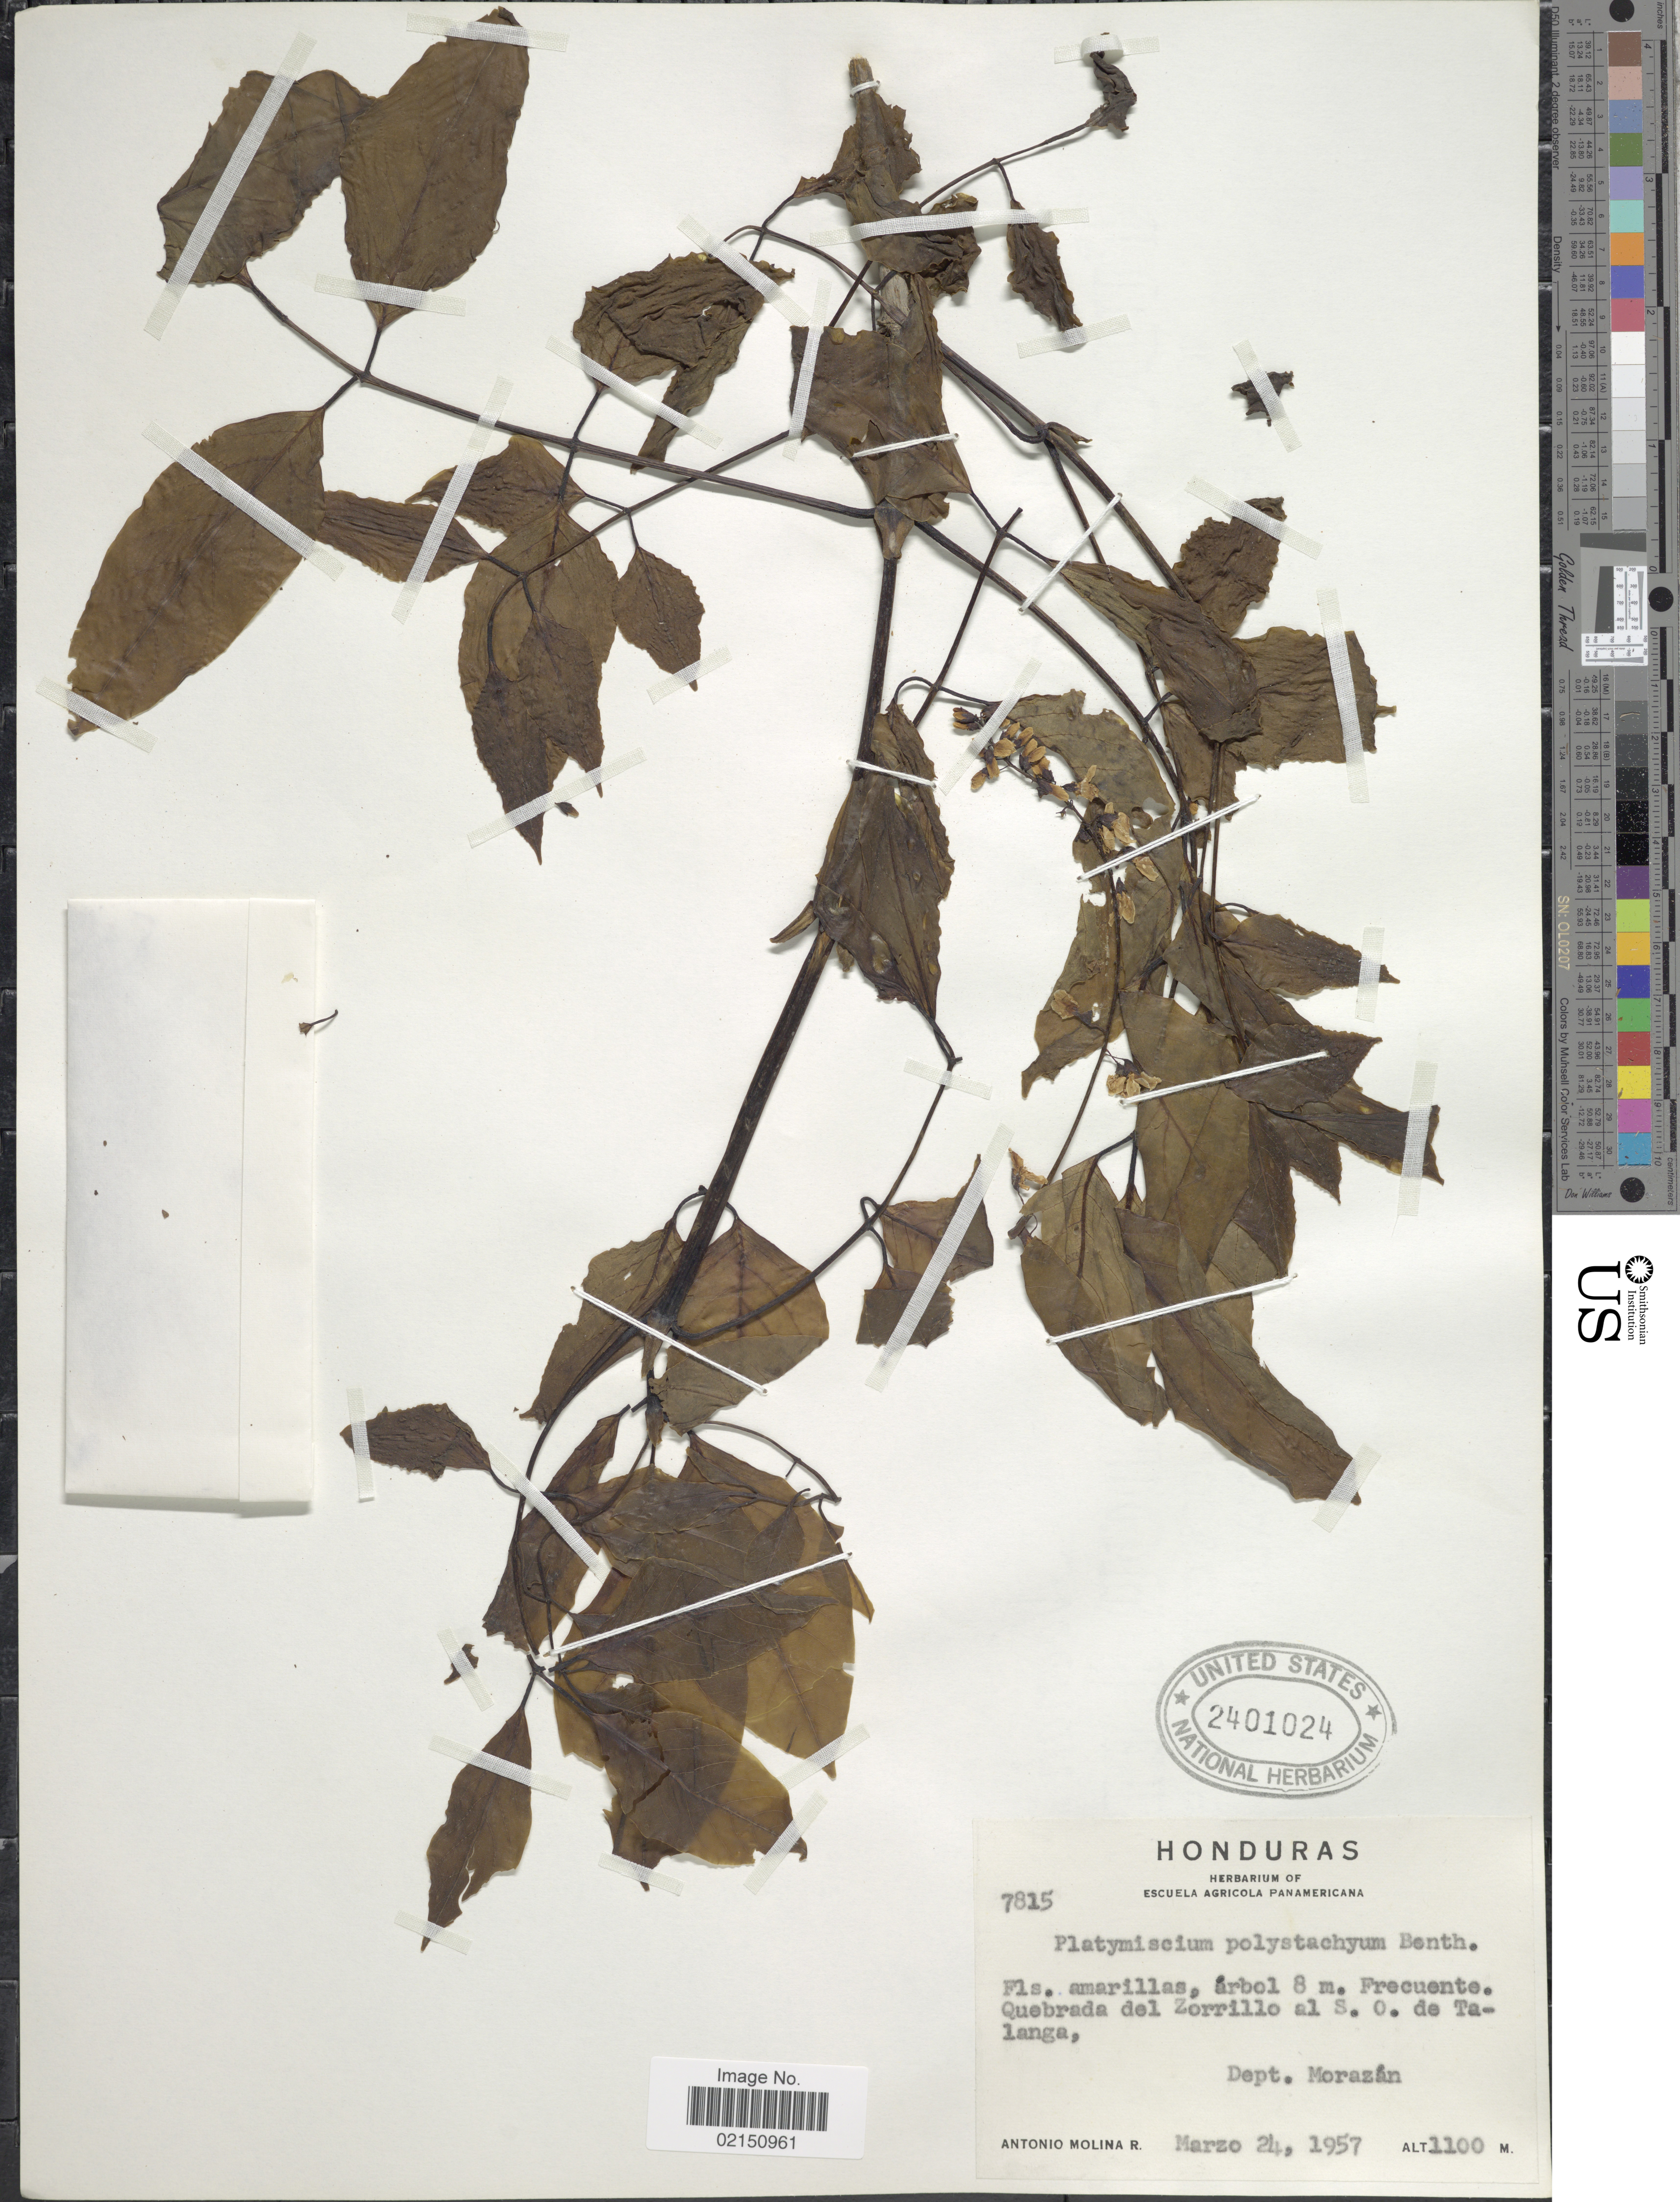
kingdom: Plantae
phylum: Tracheophyta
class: Magnoliopsida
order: Fabales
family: Fabaceae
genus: Platymiscium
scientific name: Platymiscium pinnatum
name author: (Jacq.) Dugand G.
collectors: A. Molina R.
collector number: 7815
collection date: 1957-03-24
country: Honduras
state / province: Fco. Morazán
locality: Quebrada del Zorrillo al S.O. de Talanga, Dept. Morazán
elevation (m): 1100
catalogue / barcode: US 2401024